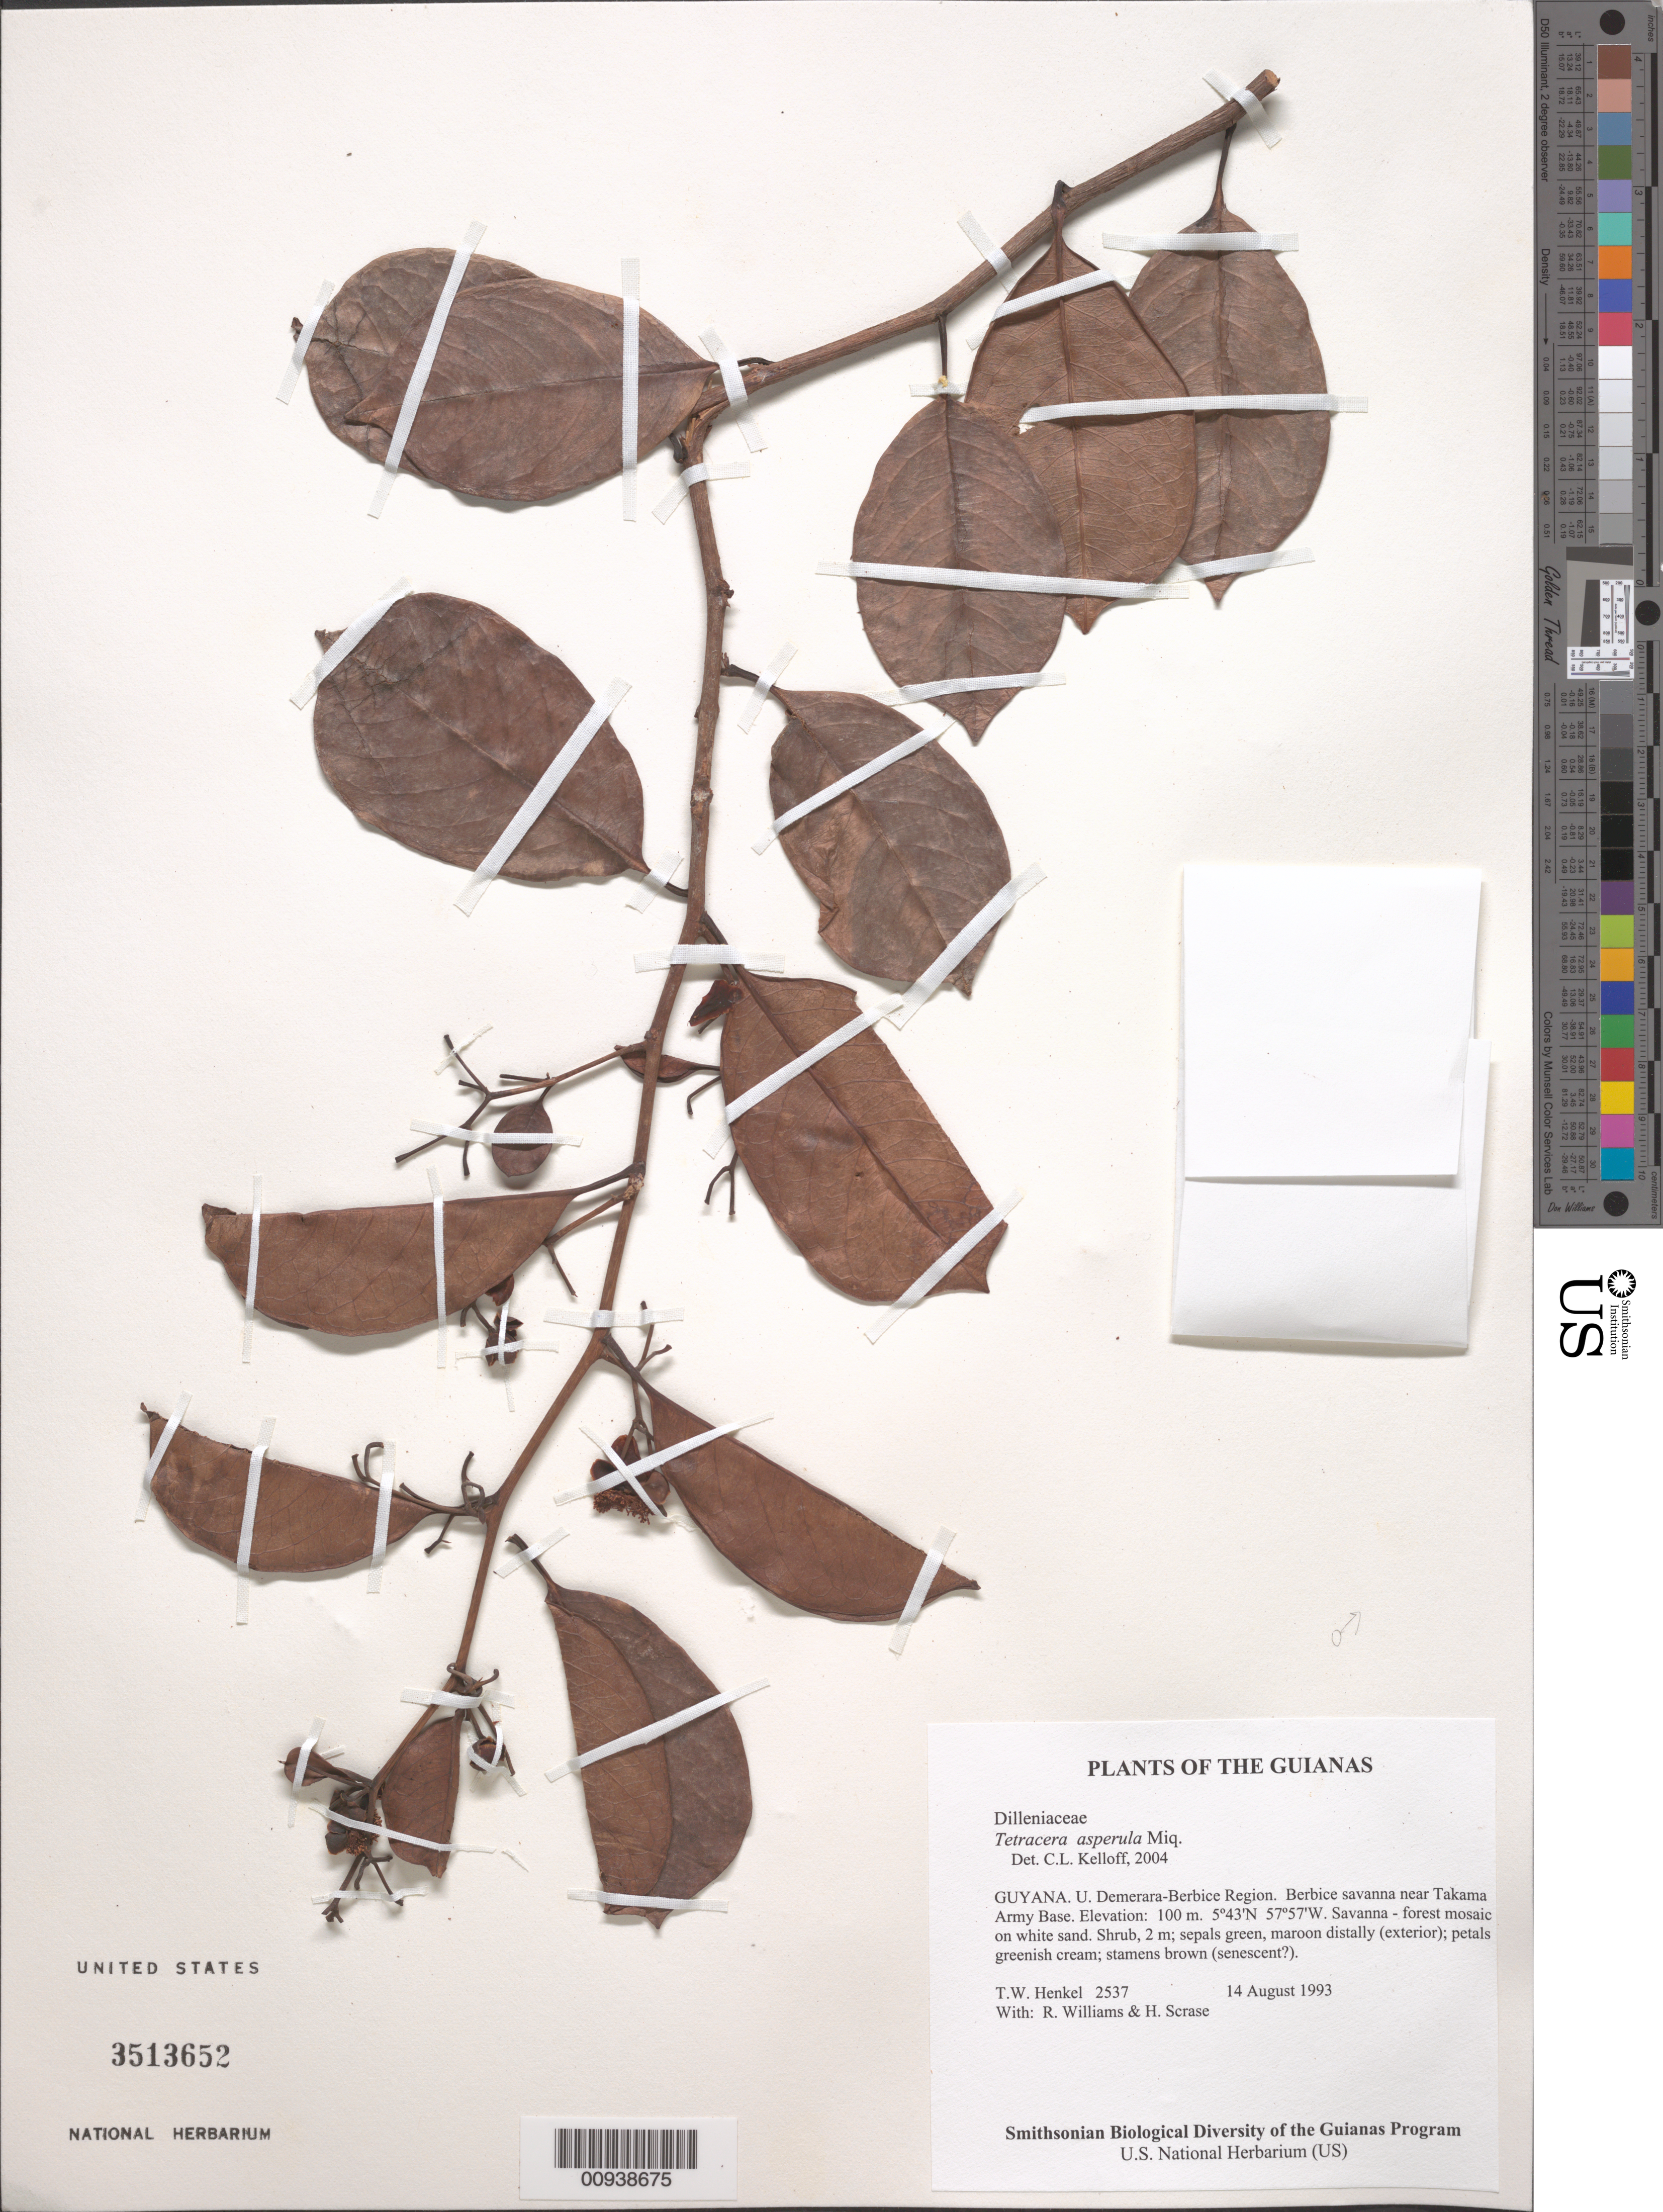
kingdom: Plantae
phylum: Tracheophyta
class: Magnoliopsida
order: Dilleniales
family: Dilleniaceae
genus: Tetracera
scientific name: Tetracera asperula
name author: Miq.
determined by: Kelloff, Carol L., (US), Smithsonian Institution - National Museum of Natural History (UNITED STATES)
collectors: T. Henkel, R. Williams & H. Scrase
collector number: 2537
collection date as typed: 14 August 1993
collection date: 1993-08-14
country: Guyana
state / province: U. Demerara-Berbice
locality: Berbice savanna near Takama Army Base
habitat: Savanna - forest mosaic on white sand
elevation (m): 100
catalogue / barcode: US 3513652